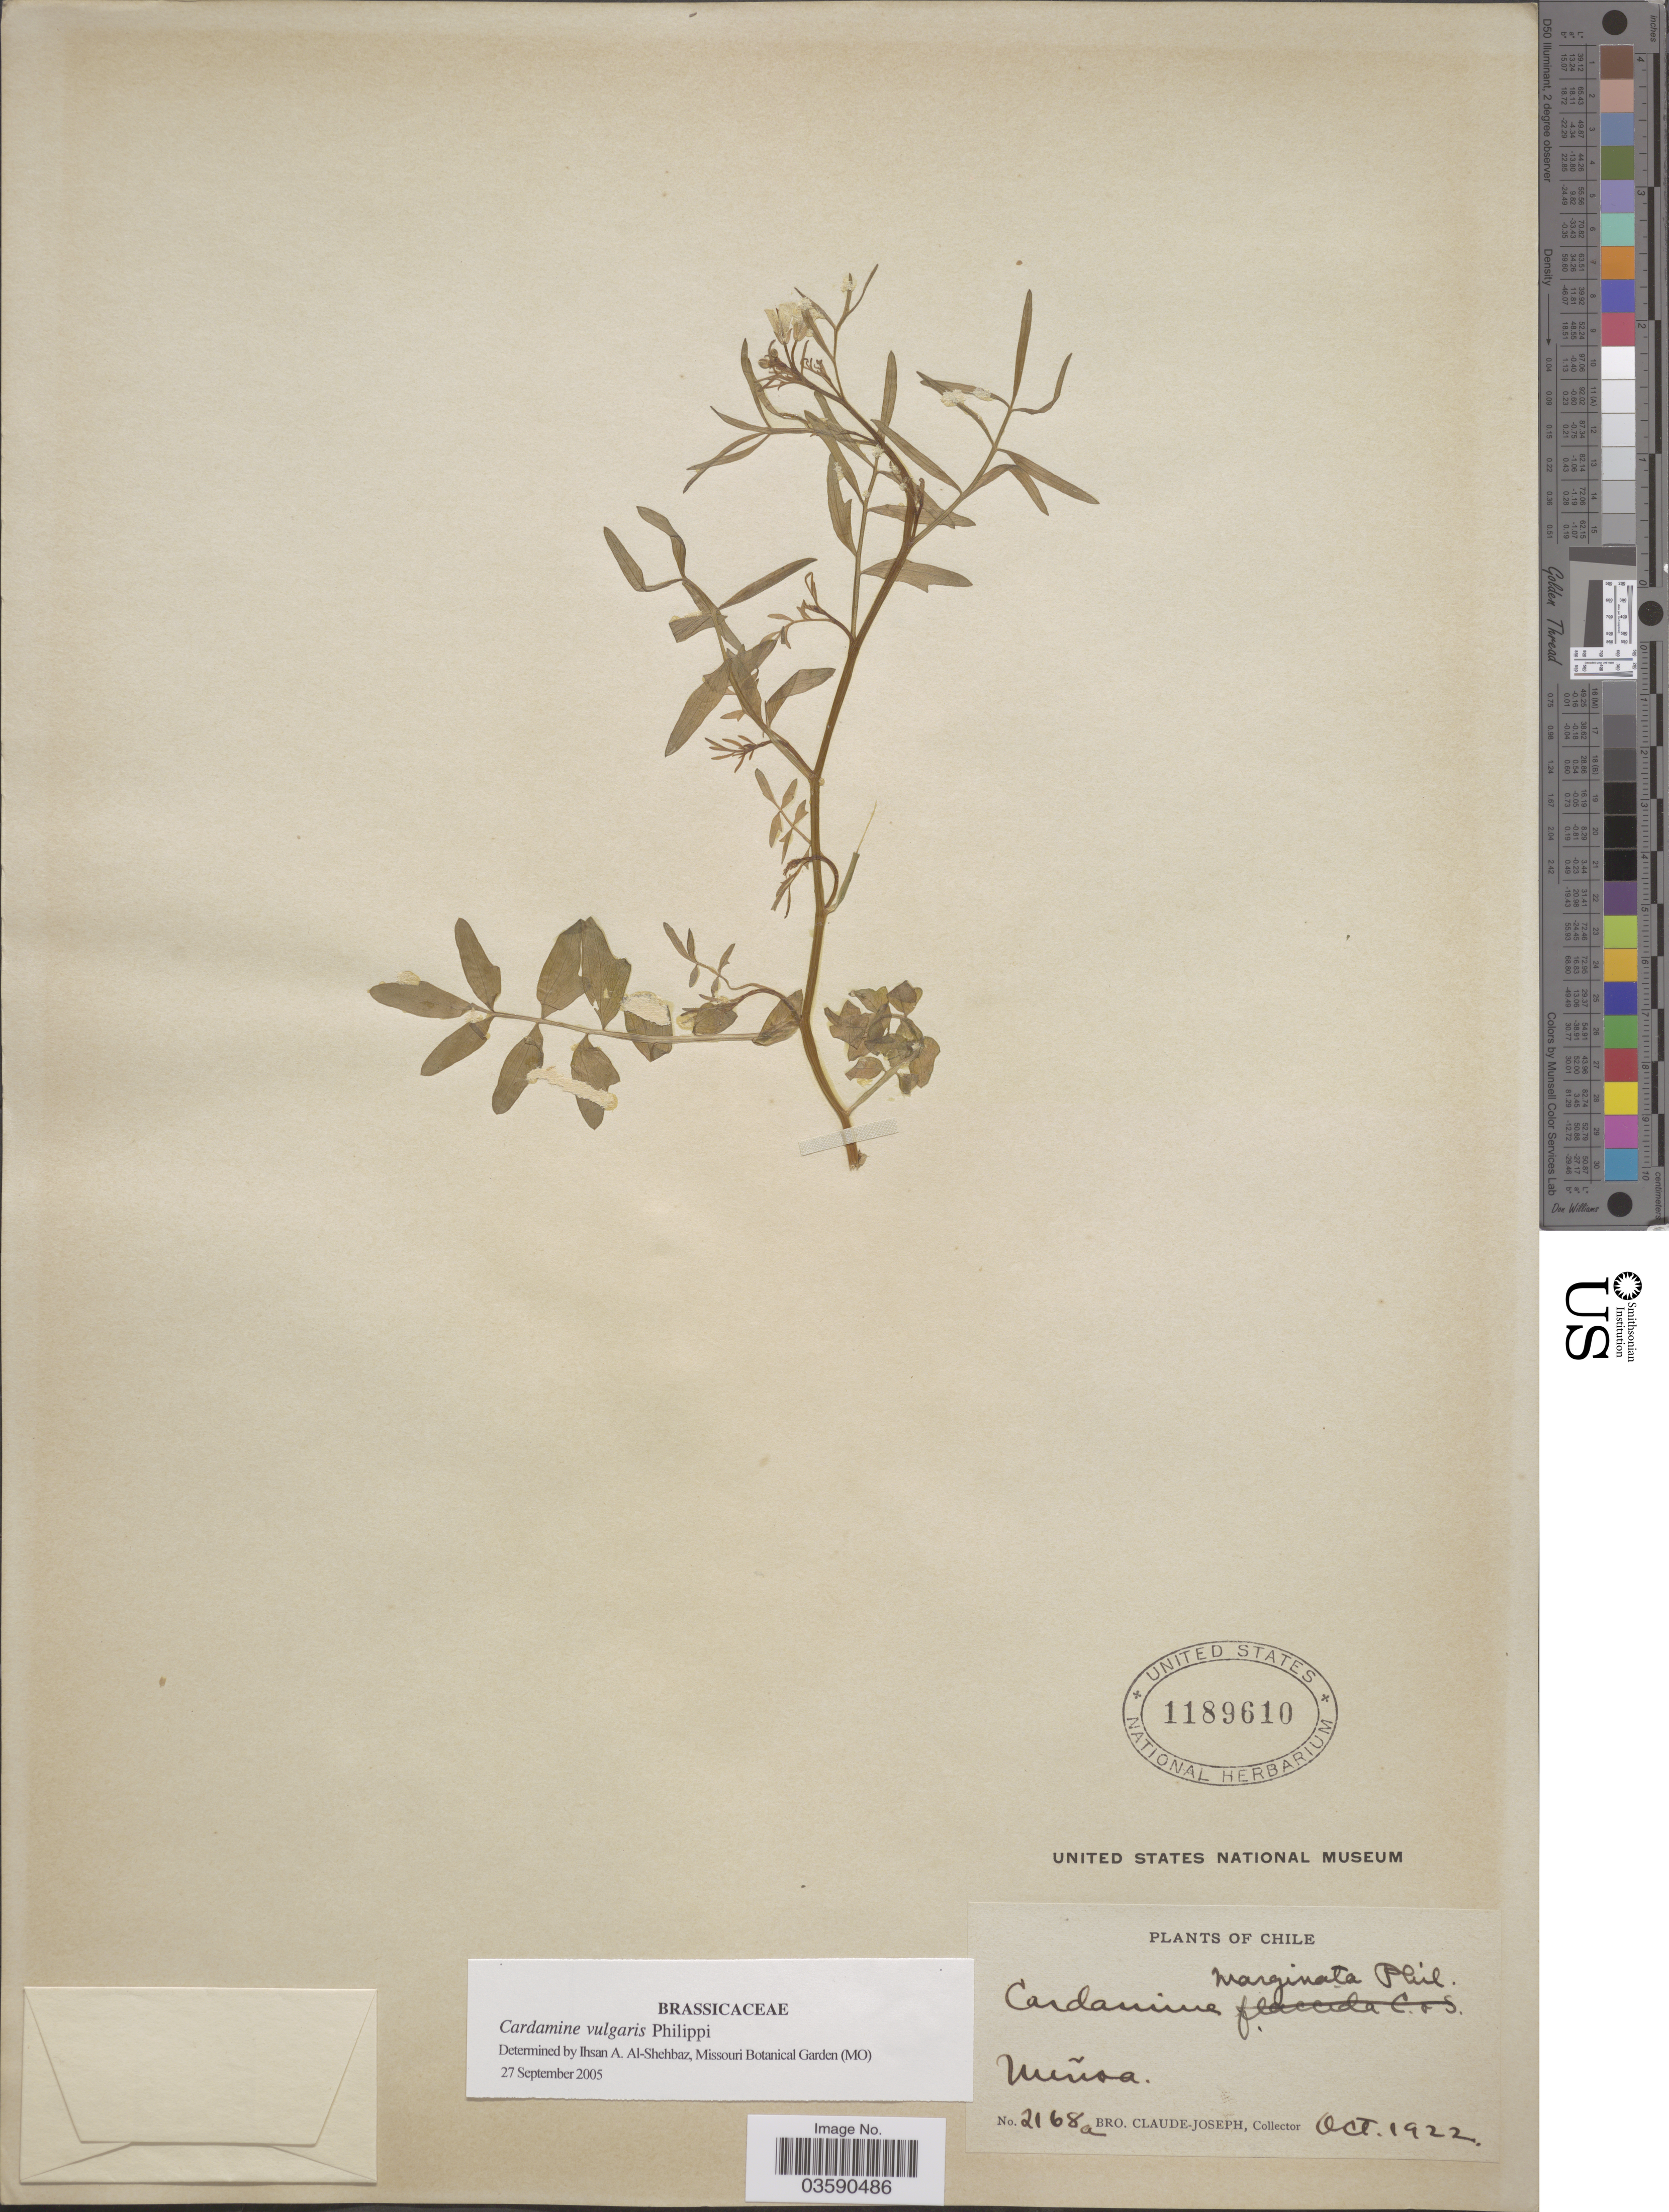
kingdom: Plantae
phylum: Tracheophyta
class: Magnoliopsida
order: Brassicales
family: Brassicaceae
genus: Cardamine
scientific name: Cardamine vulgaris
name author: Phil.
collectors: Bro. Claude-Joseph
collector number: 2168a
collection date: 1922-10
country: Chile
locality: Miñoa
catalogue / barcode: US 1189610